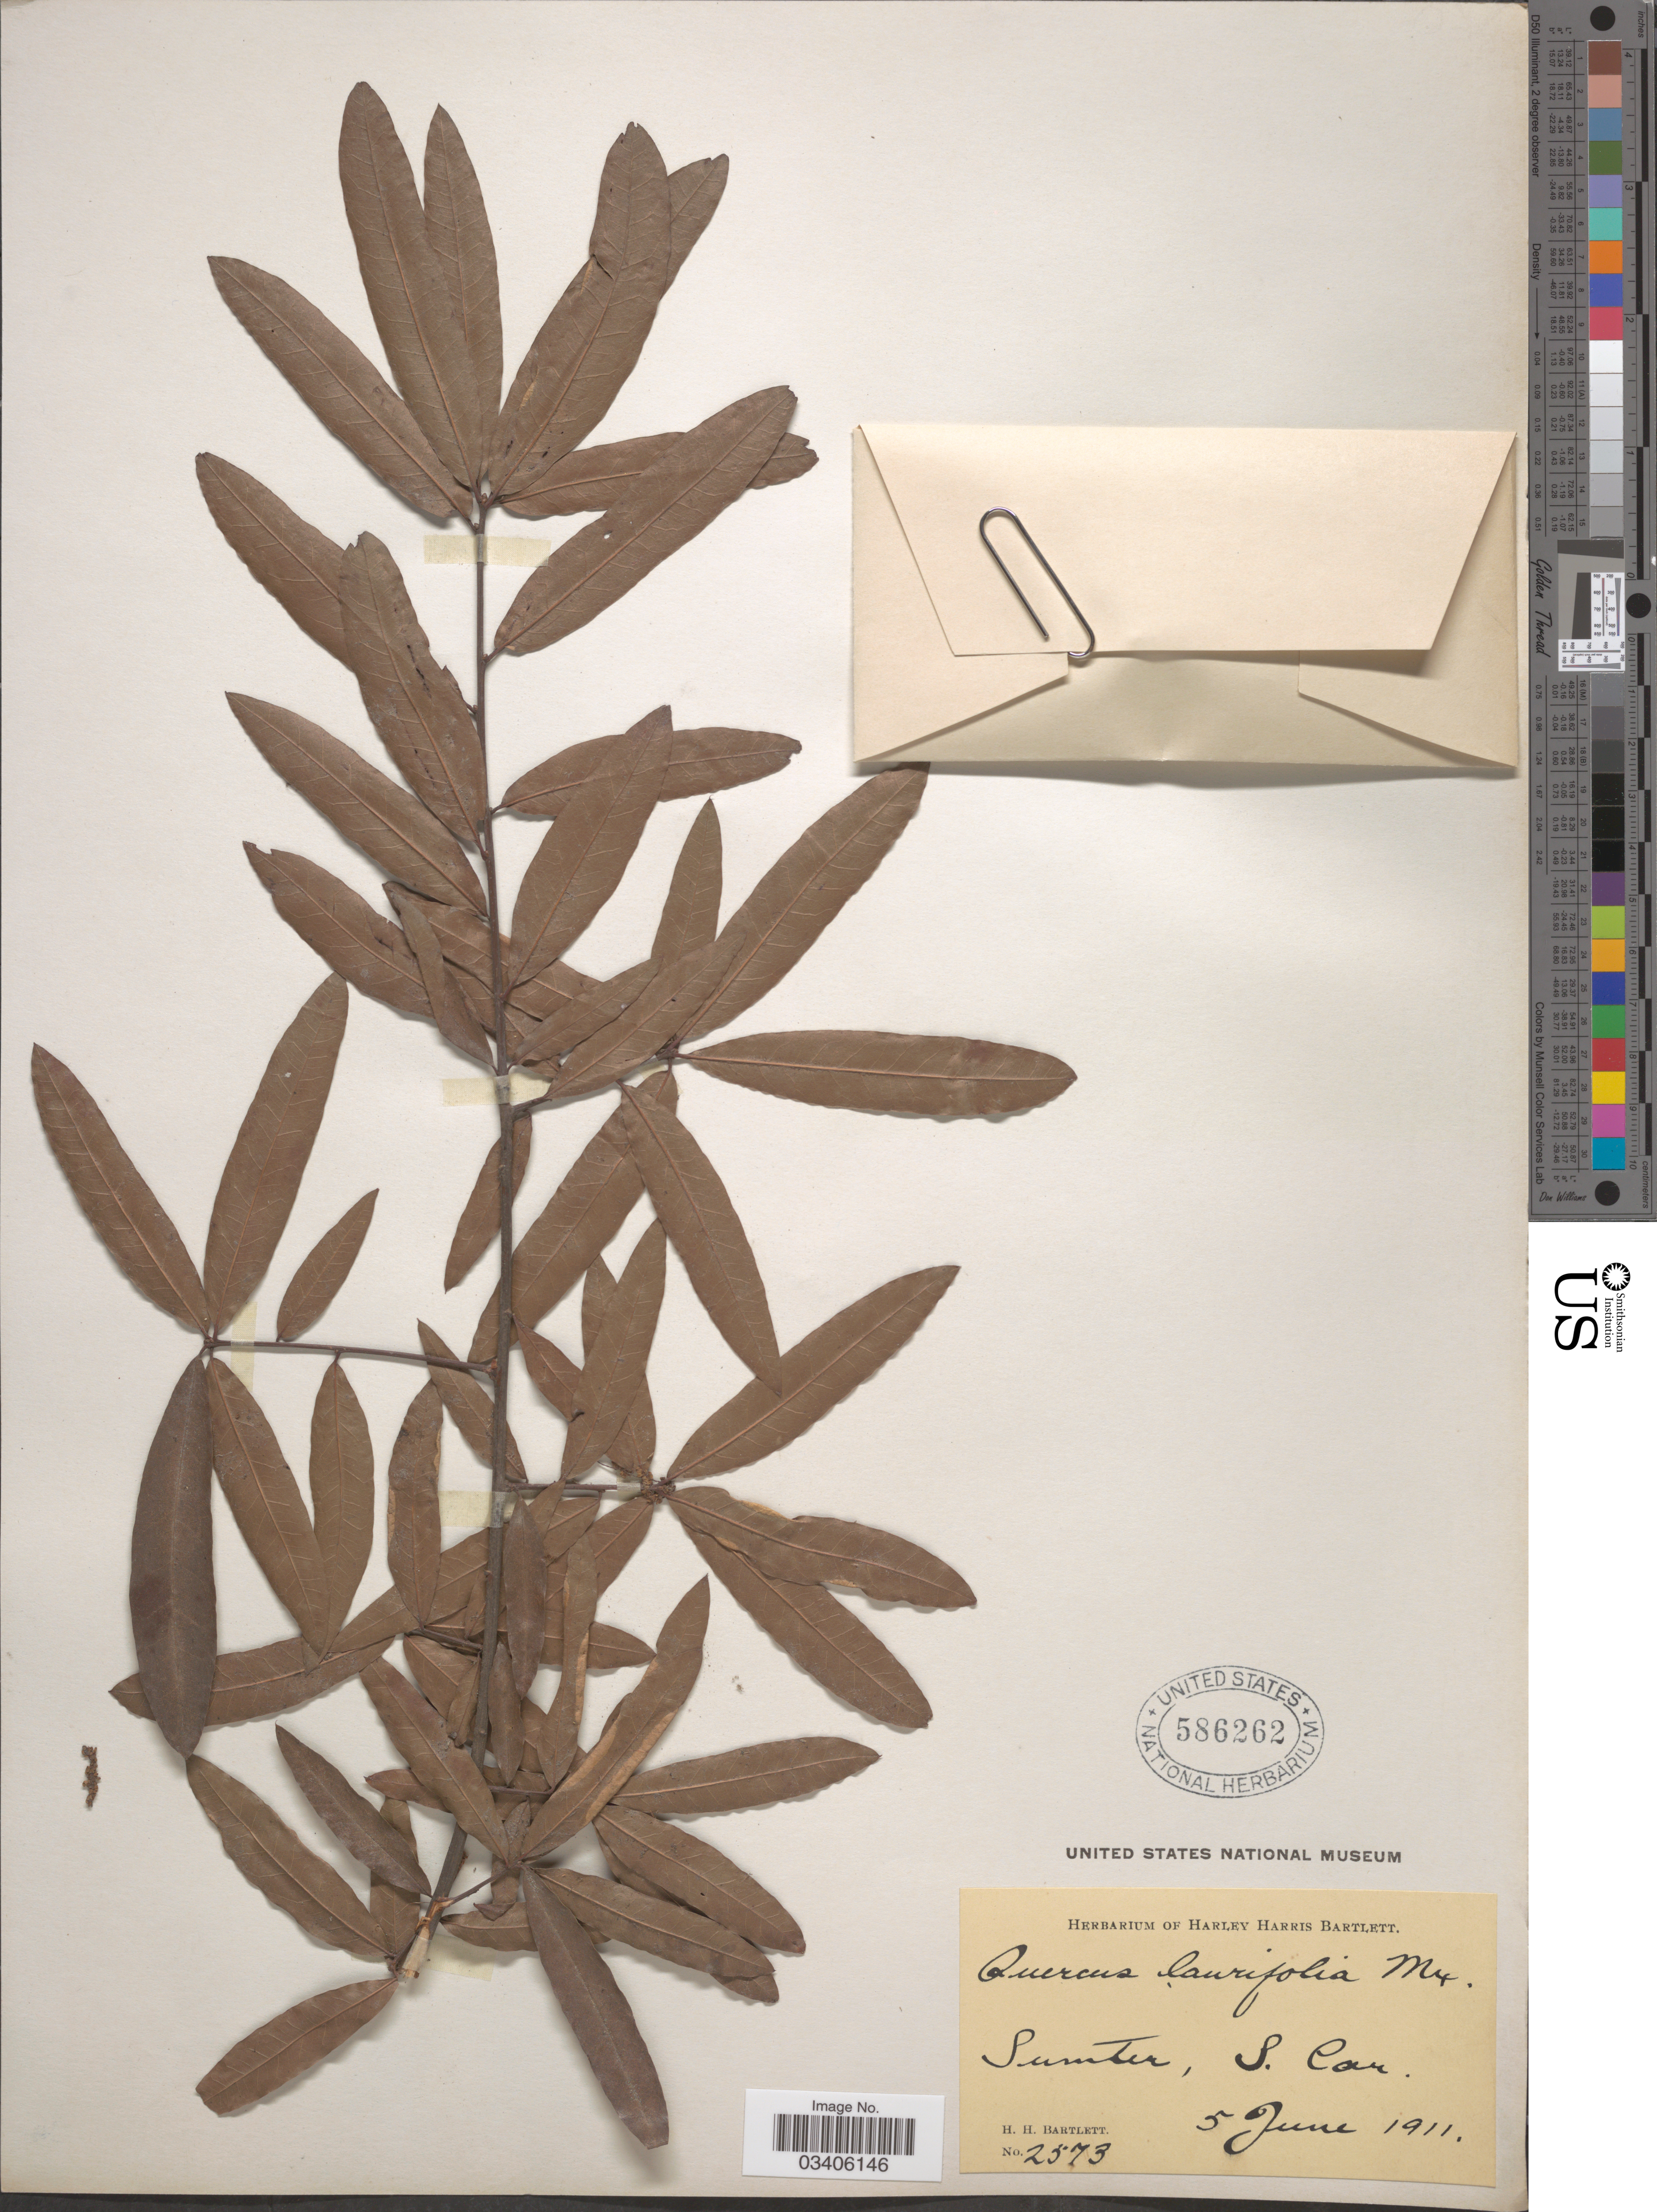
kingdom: Plantae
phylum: Tracheophyta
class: Magnoliopsida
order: Fagales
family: Fagaceae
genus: Quercus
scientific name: Quercus laurifolia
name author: Michx.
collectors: H. H. Bartlett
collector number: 2573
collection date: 1911-06-05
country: United States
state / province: South Carolina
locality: Sumter.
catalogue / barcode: US 586262